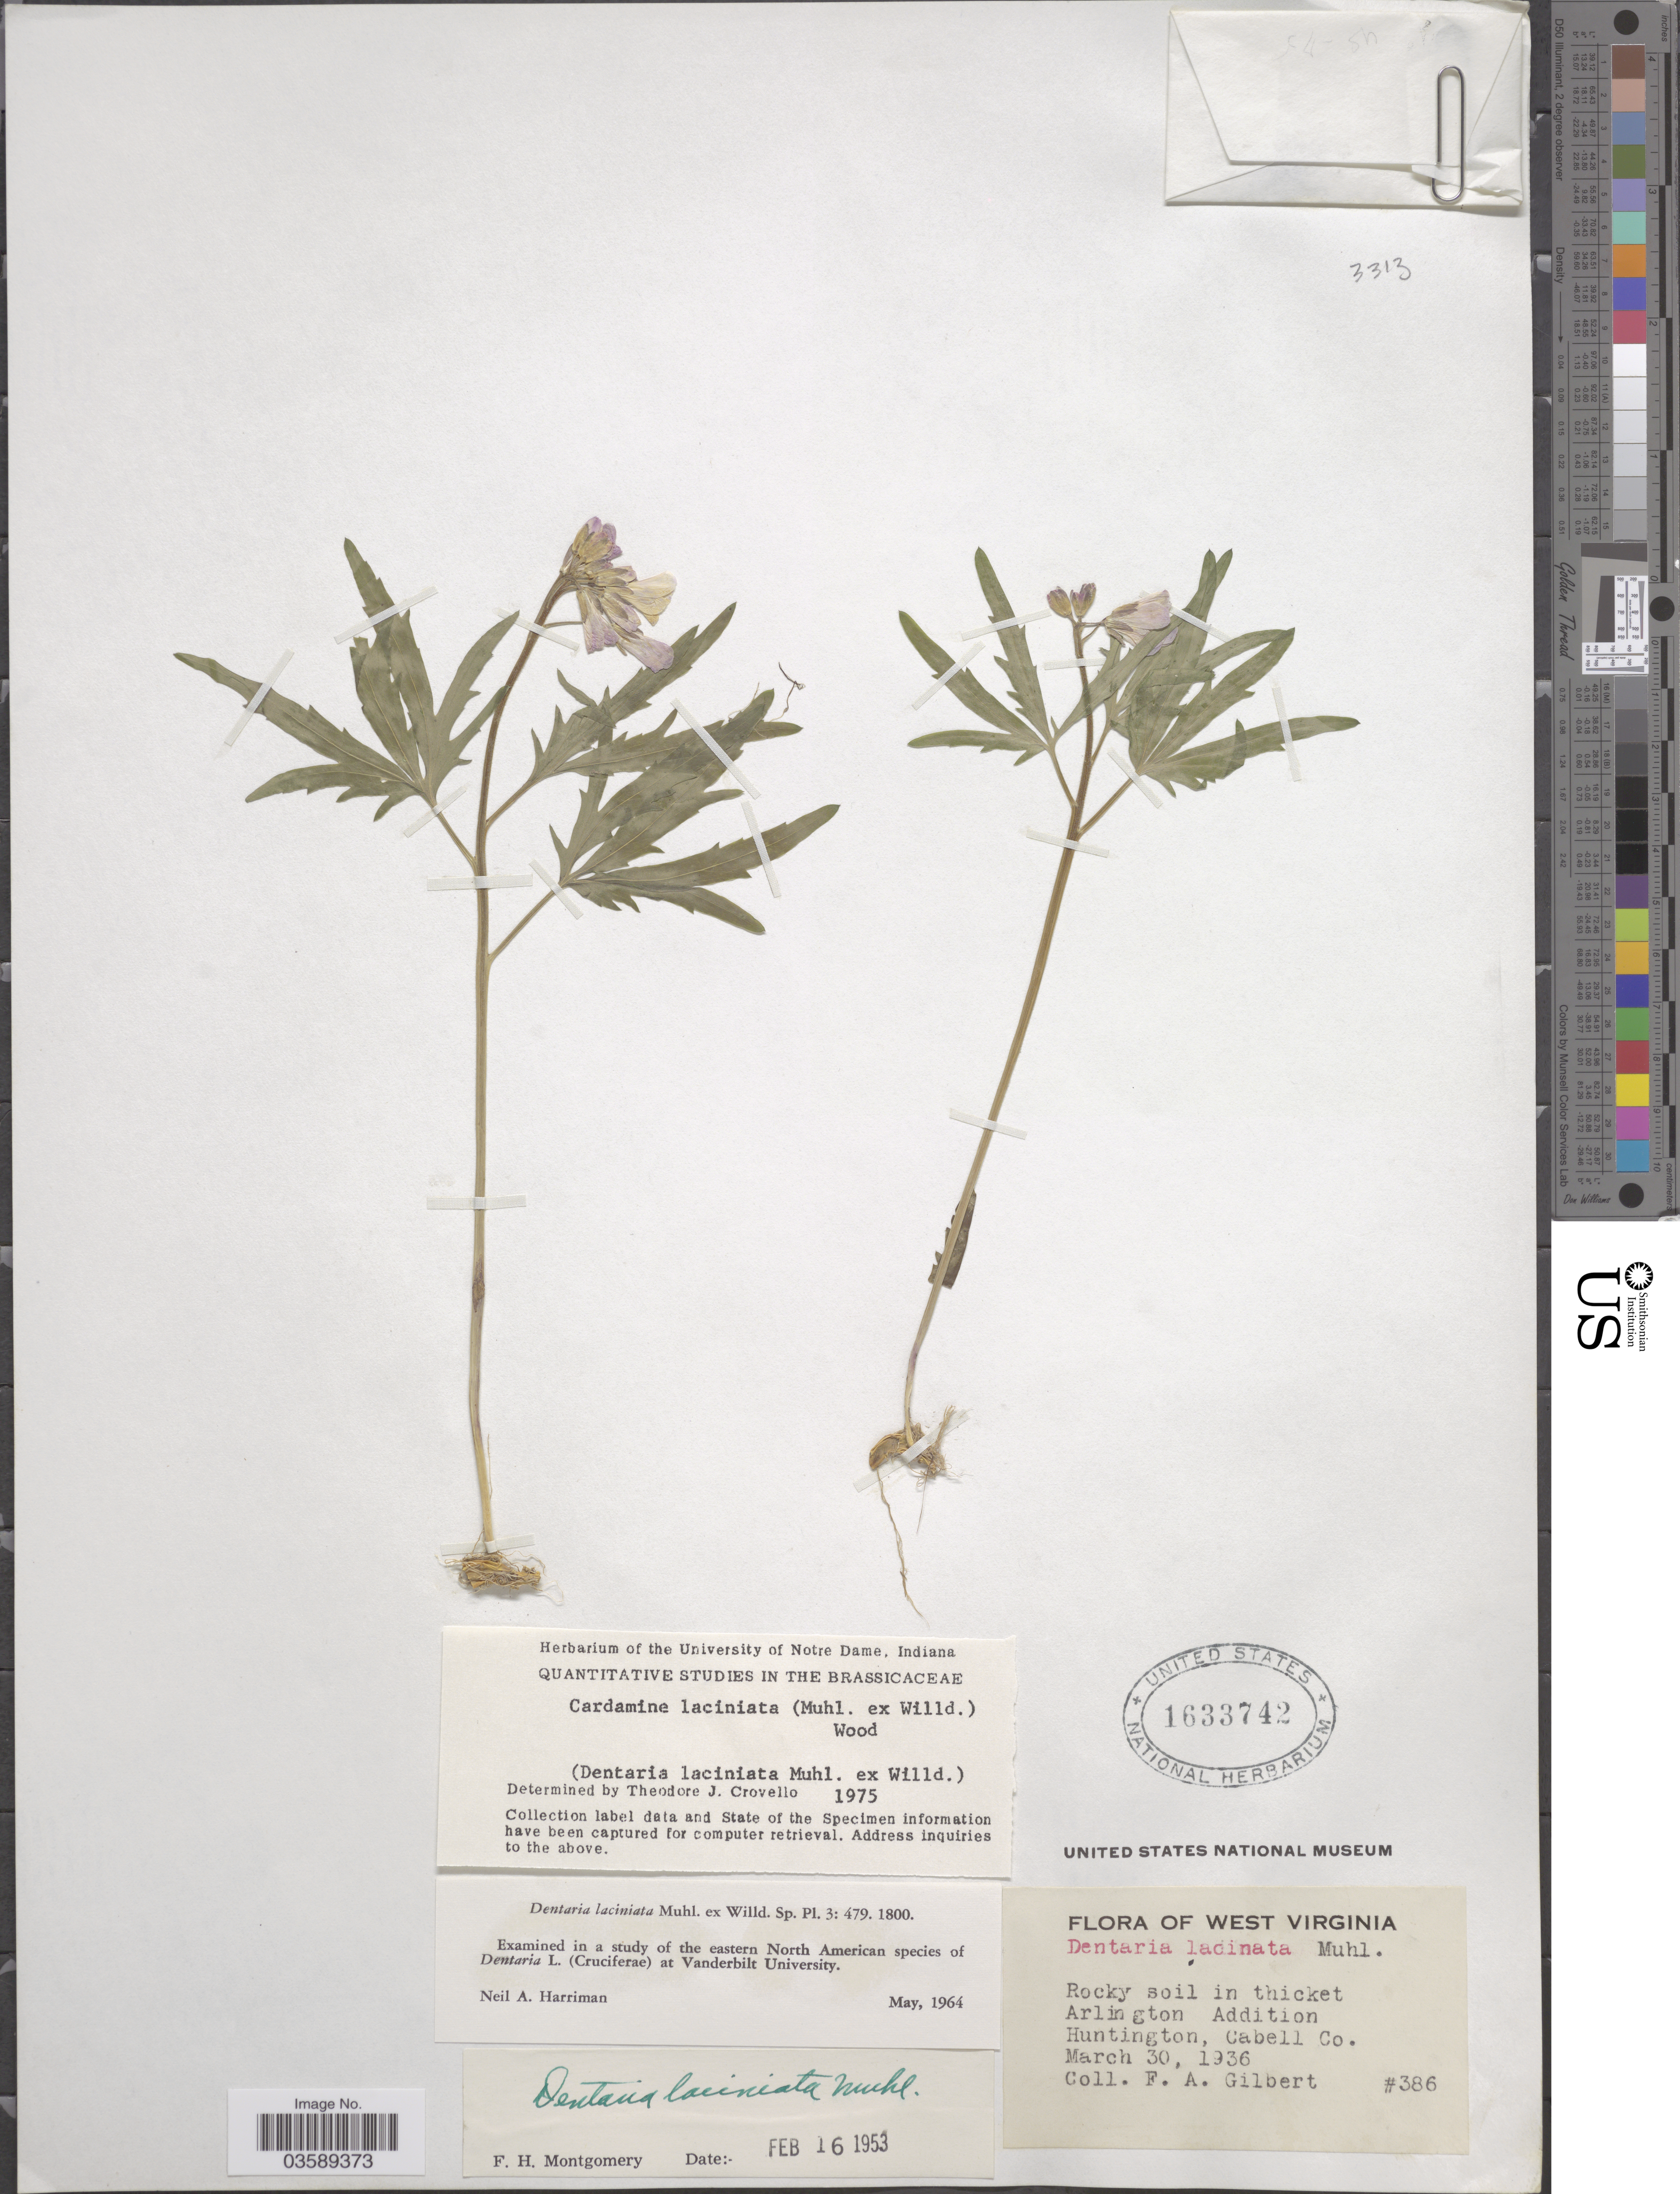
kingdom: Plantae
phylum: Tracheophyta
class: Magnoliopsida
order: Brassicales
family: Brassicaceae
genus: Cardamine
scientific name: Cardamine laciniata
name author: (Hook.) Steud.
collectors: F. A. Gilbert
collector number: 386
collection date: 1936-03-30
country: United States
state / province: West Virginia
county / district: Cabell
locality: Arlington Addition Huntington, Cabell Co.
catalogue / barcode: US 1633742